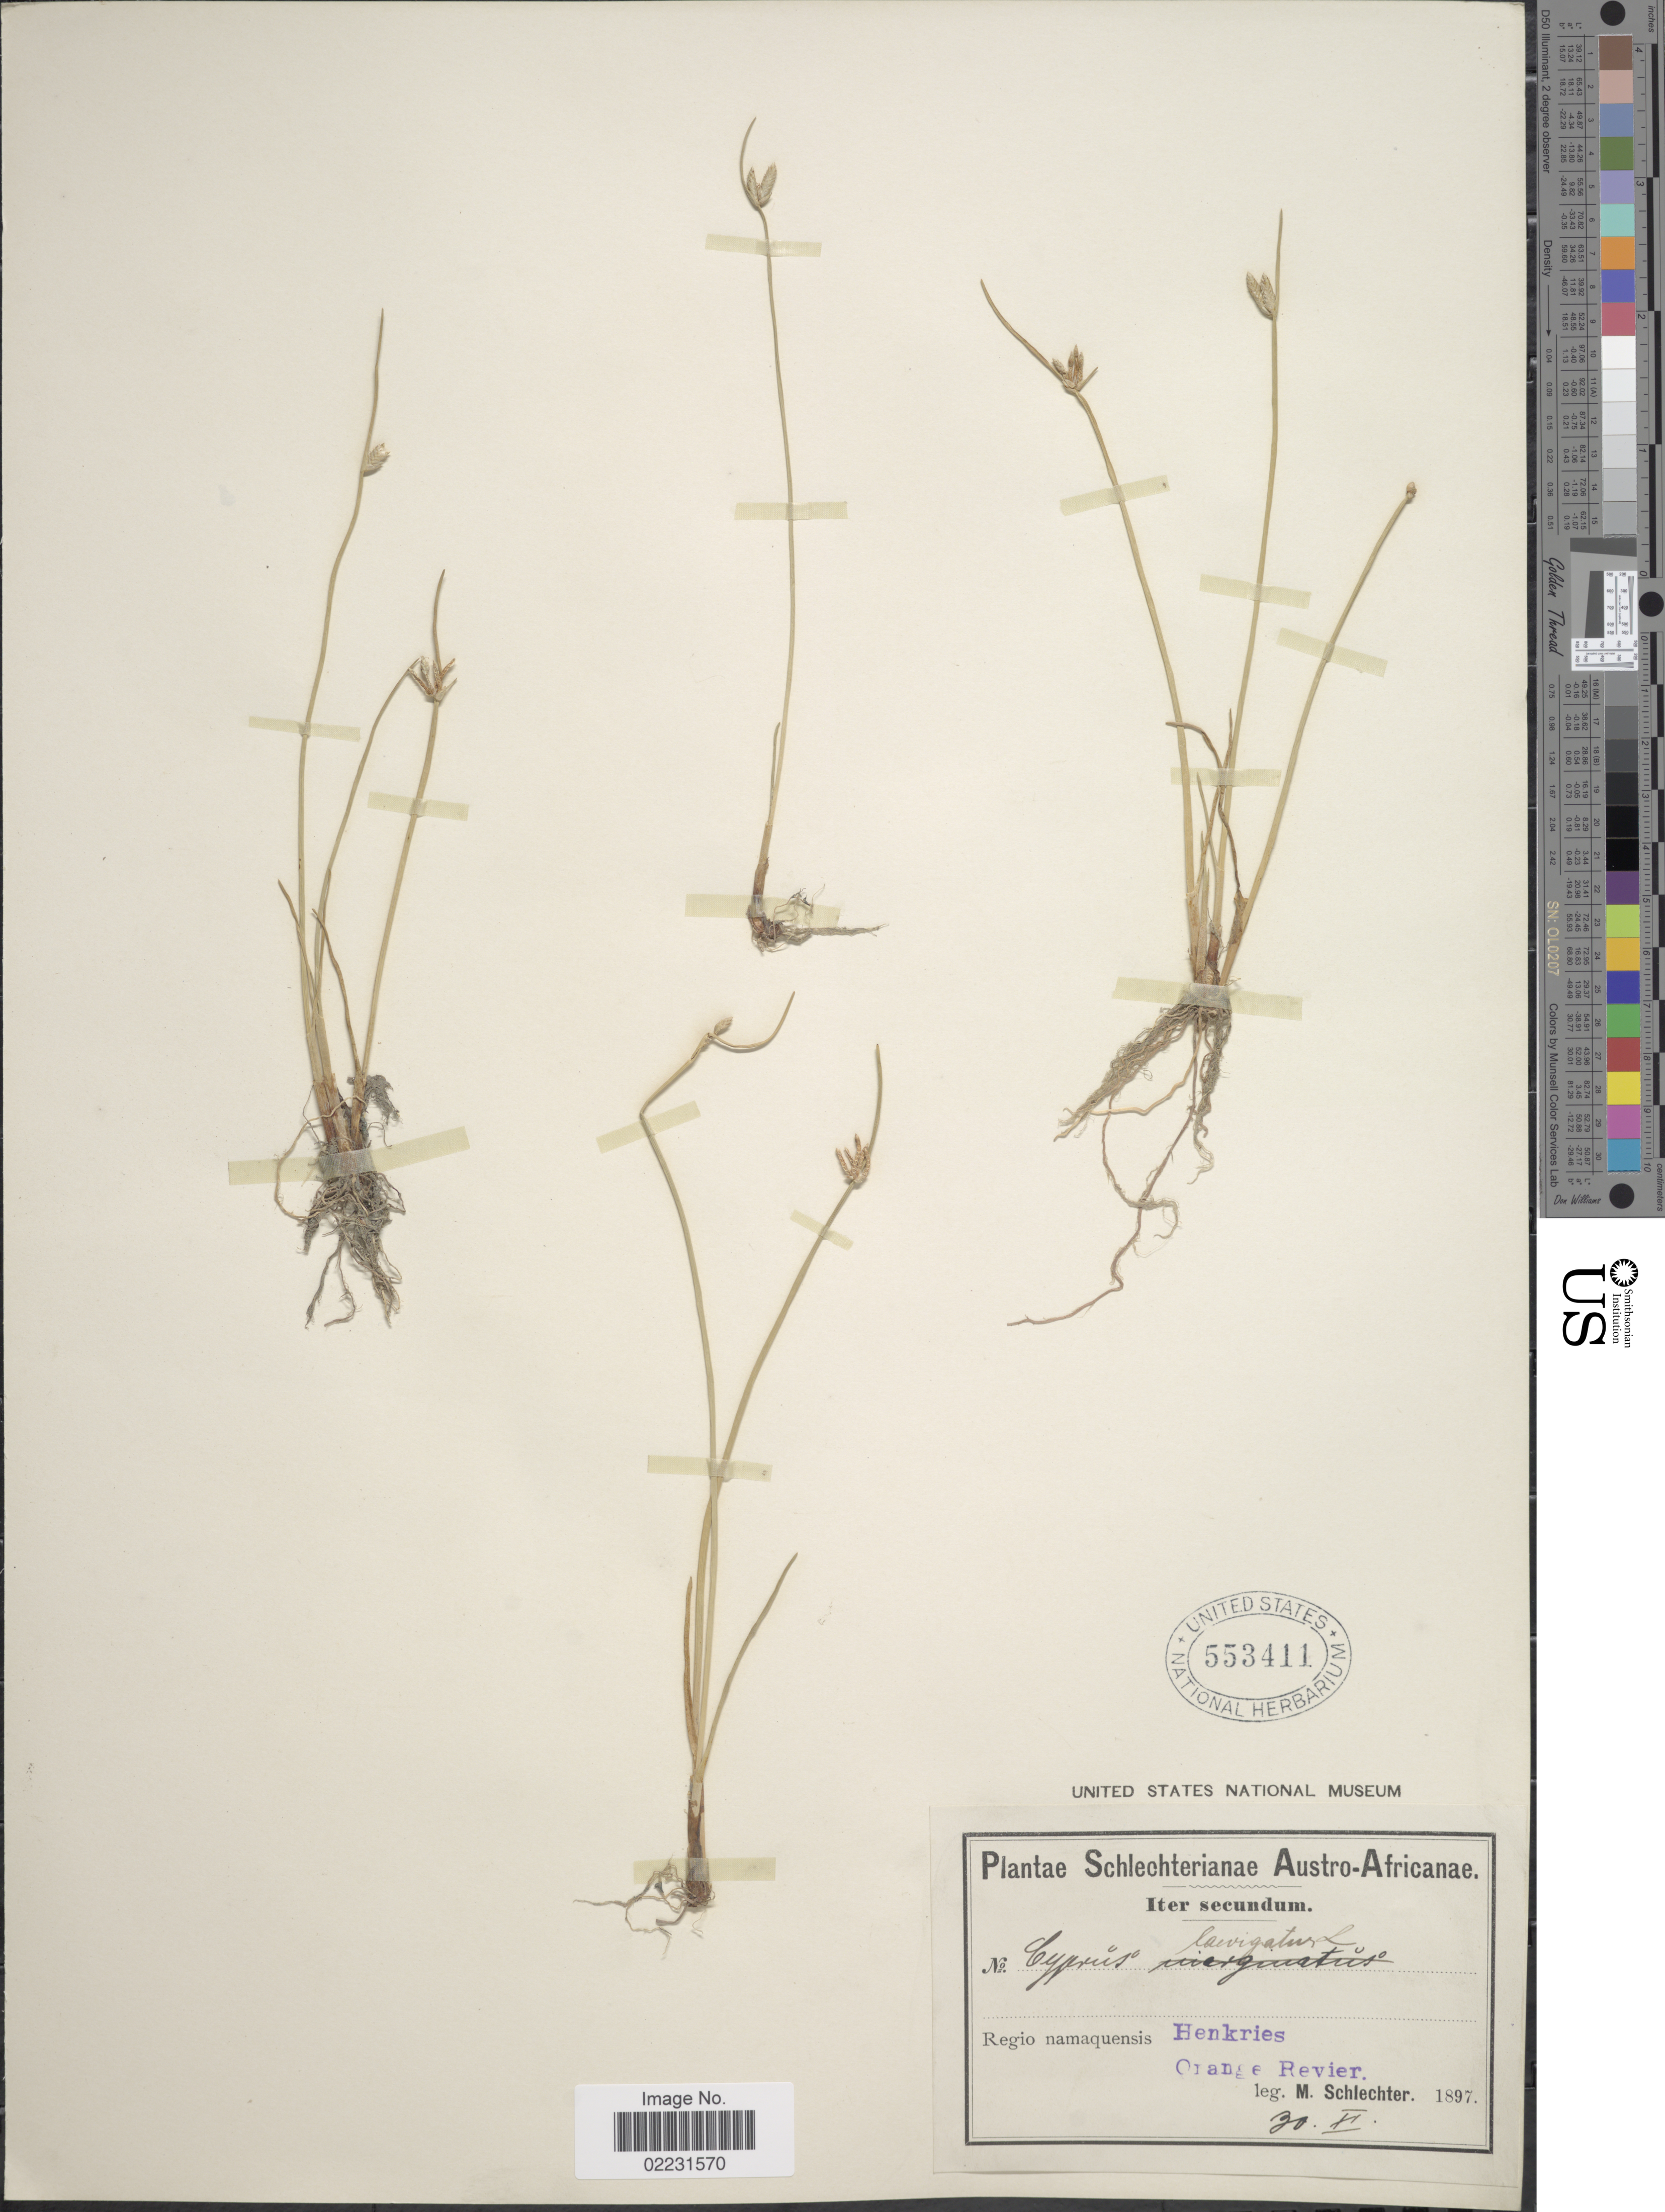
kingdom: Plantae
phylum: Tracheophyta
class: Liliopsida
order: Poales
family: Cyperaceae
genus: Cyperus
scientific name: Cyperus laevigatus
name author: L.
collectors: M. Schlechter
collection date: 1897-11-30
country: South Africa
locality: Austro-Africanae, regio Namaquensis, Henkries, Orange Revier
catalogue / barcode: US 553411